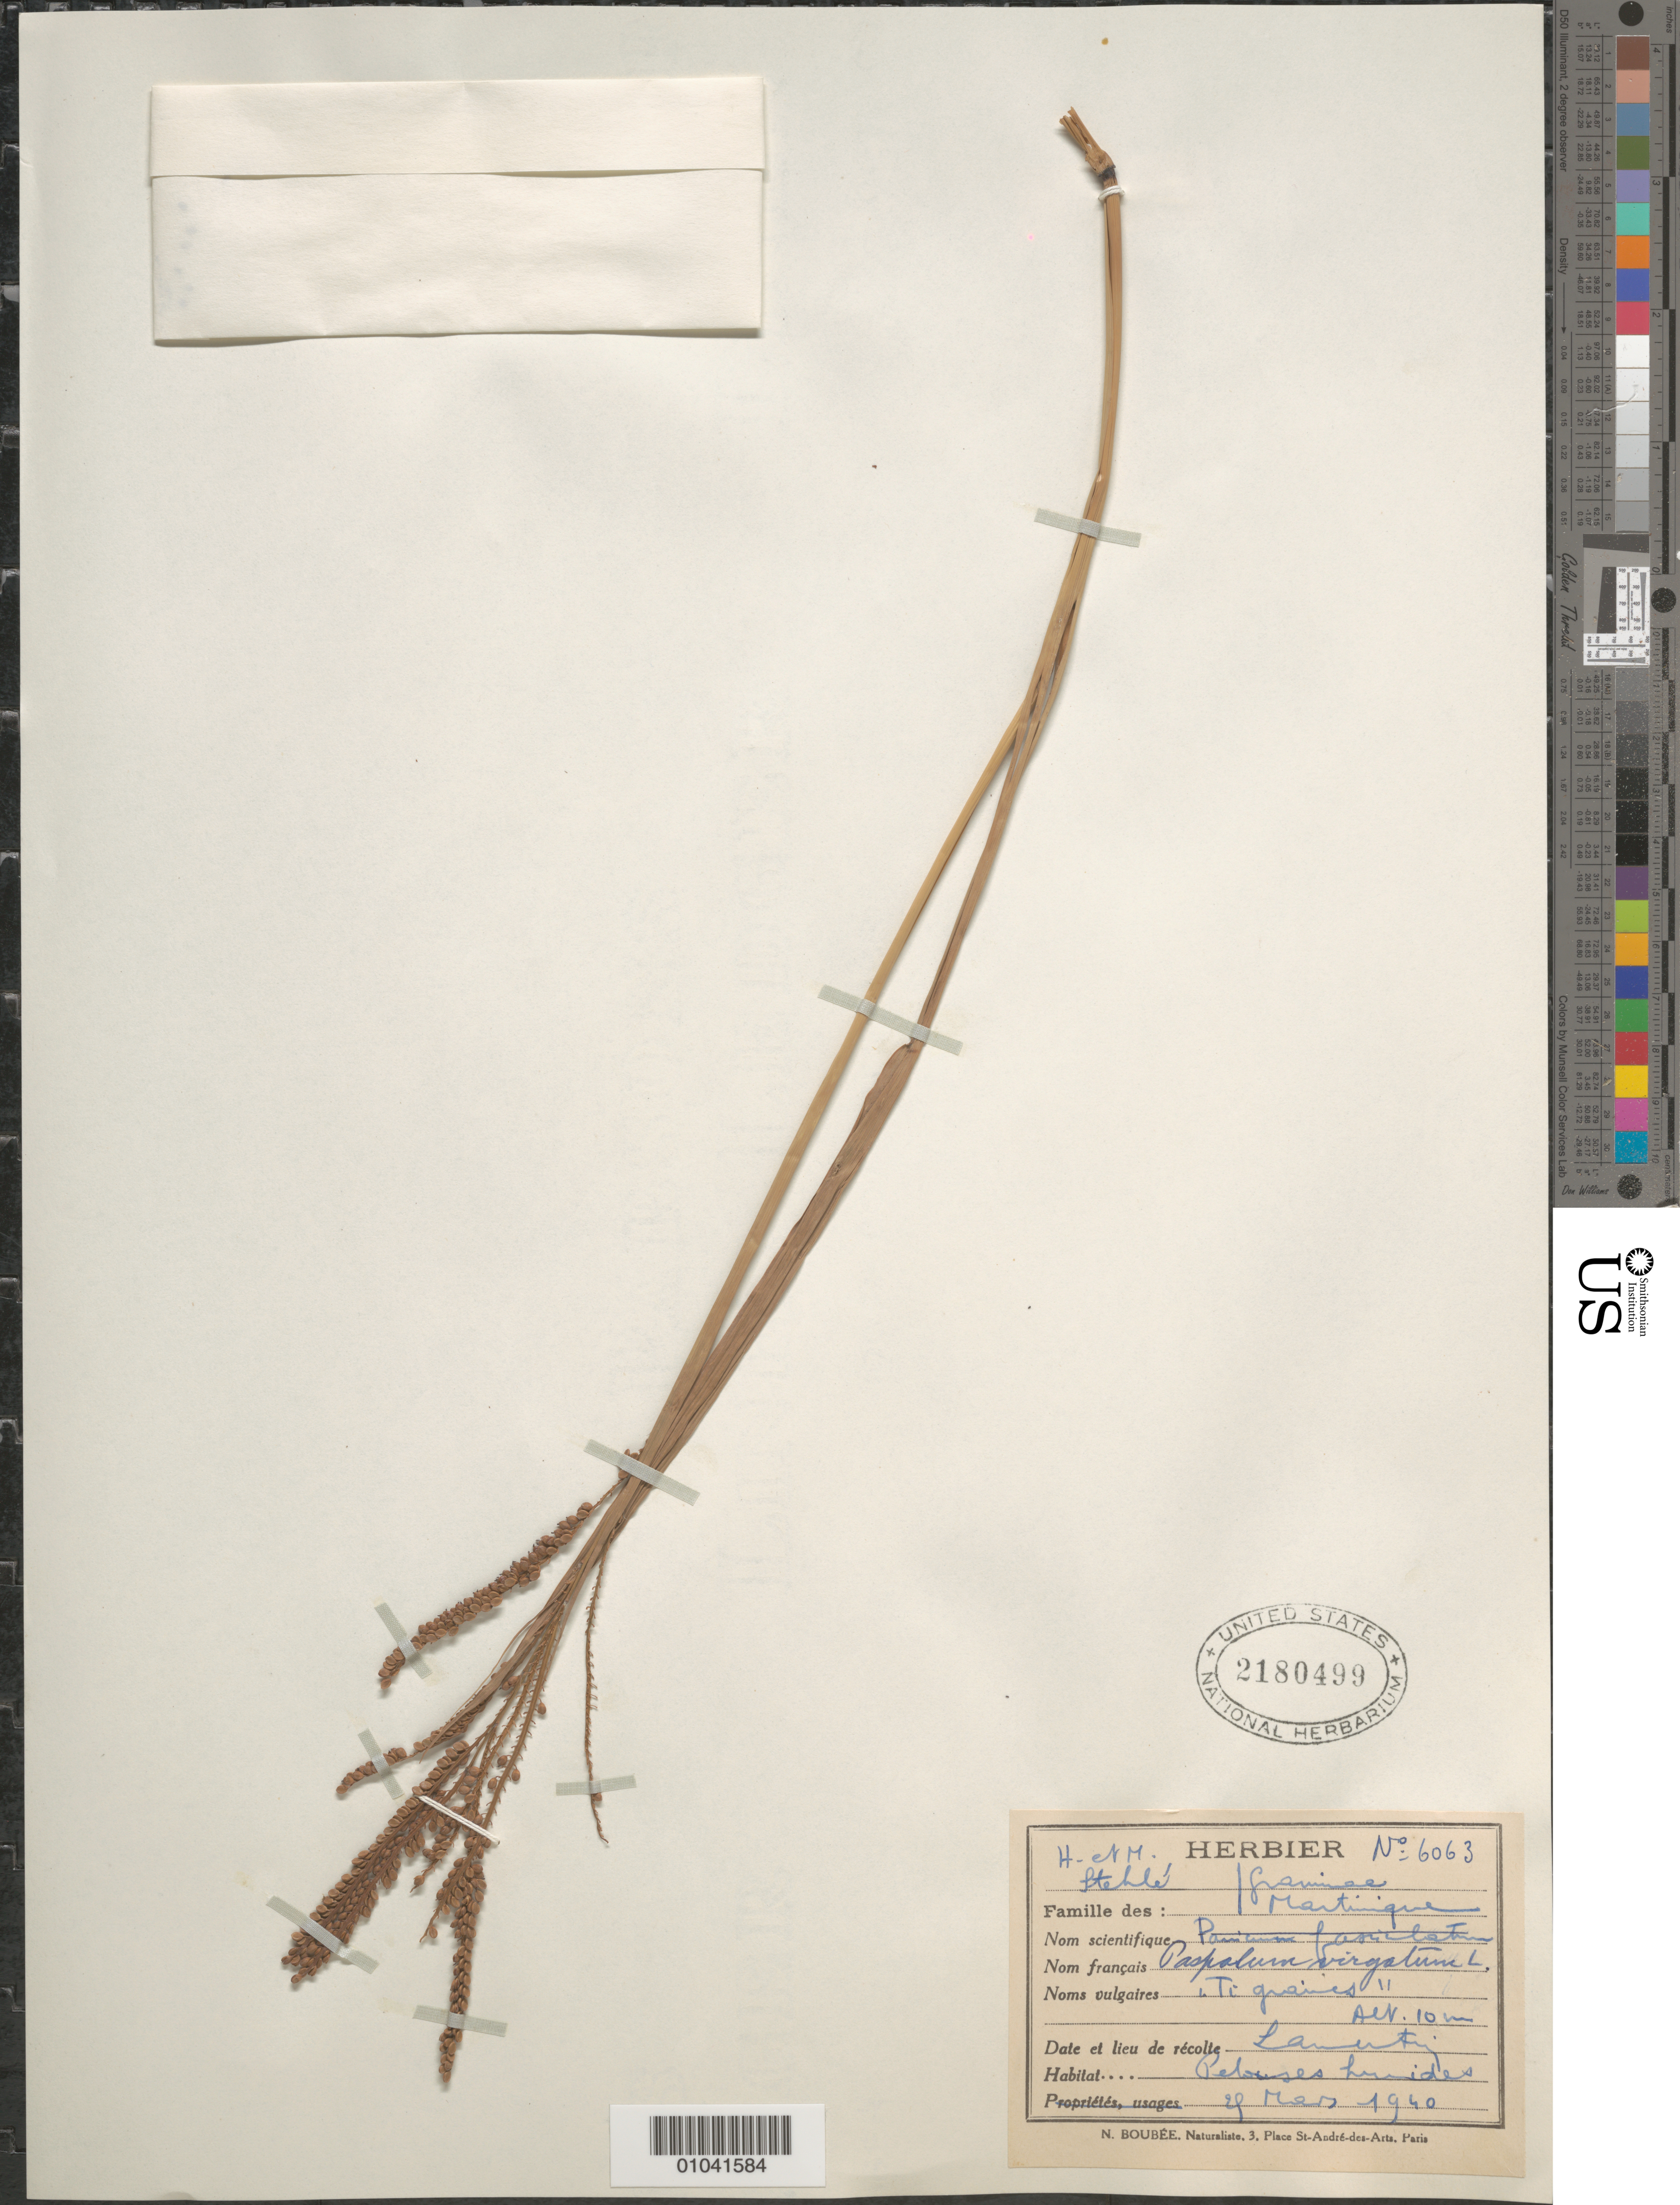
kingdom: Plantae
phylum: Tracheophyta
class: Liliopsida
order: Poales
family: Poaceae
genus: Paspalum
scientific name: Paspalum virgatum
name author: L.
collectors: H. Stehlé & M. Stehlé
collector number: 6063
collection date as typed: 29 Mar 1940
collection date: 1940-03-29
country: Martinique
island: Martinique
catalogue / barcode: US 2180499